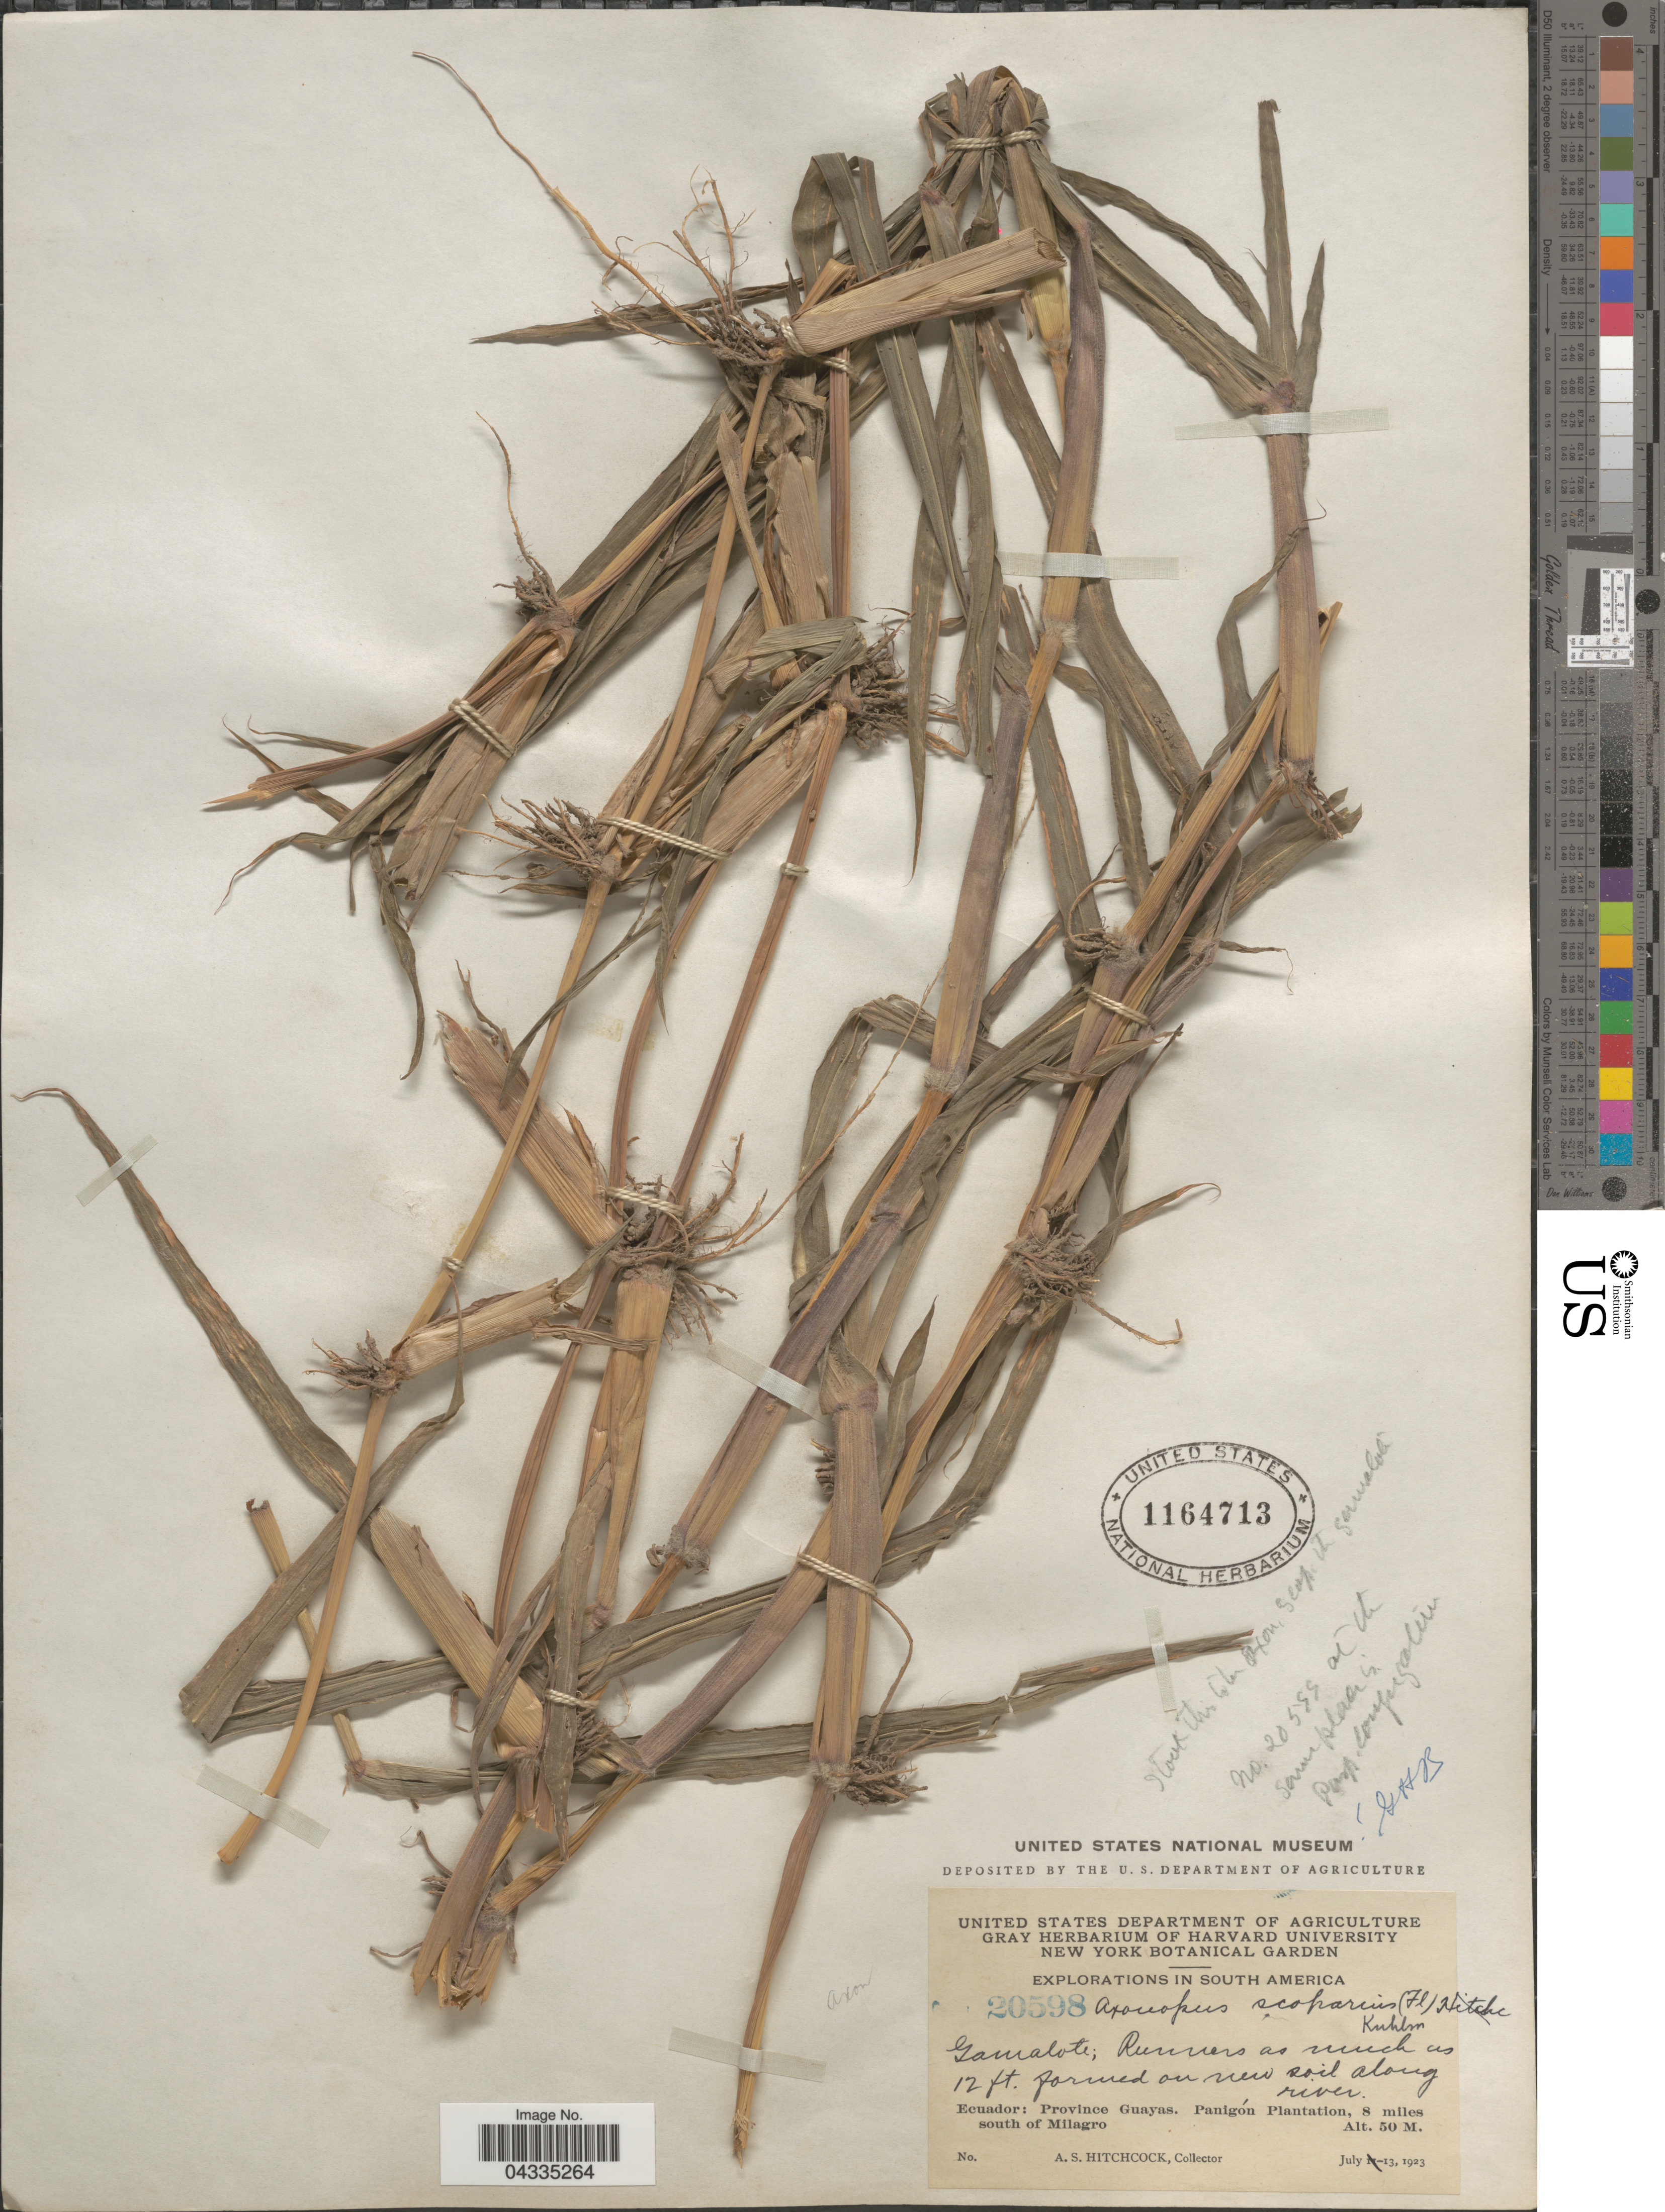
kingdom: Plantae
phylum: Tracheophyta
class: Liliopsida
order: Poales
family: Poaceae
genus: Axonopus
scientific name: Axonopus scoparius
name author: (Flüggé) Kuhlm.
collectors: A. S. Hitchcock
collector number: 20598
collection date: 1923-07-13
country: Ecuador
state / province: Guayas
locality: Explorations in South America. On new soil along river, Panigón Plantation, 8 miles south of Milagro.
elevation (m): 50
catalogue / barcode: US 1164713